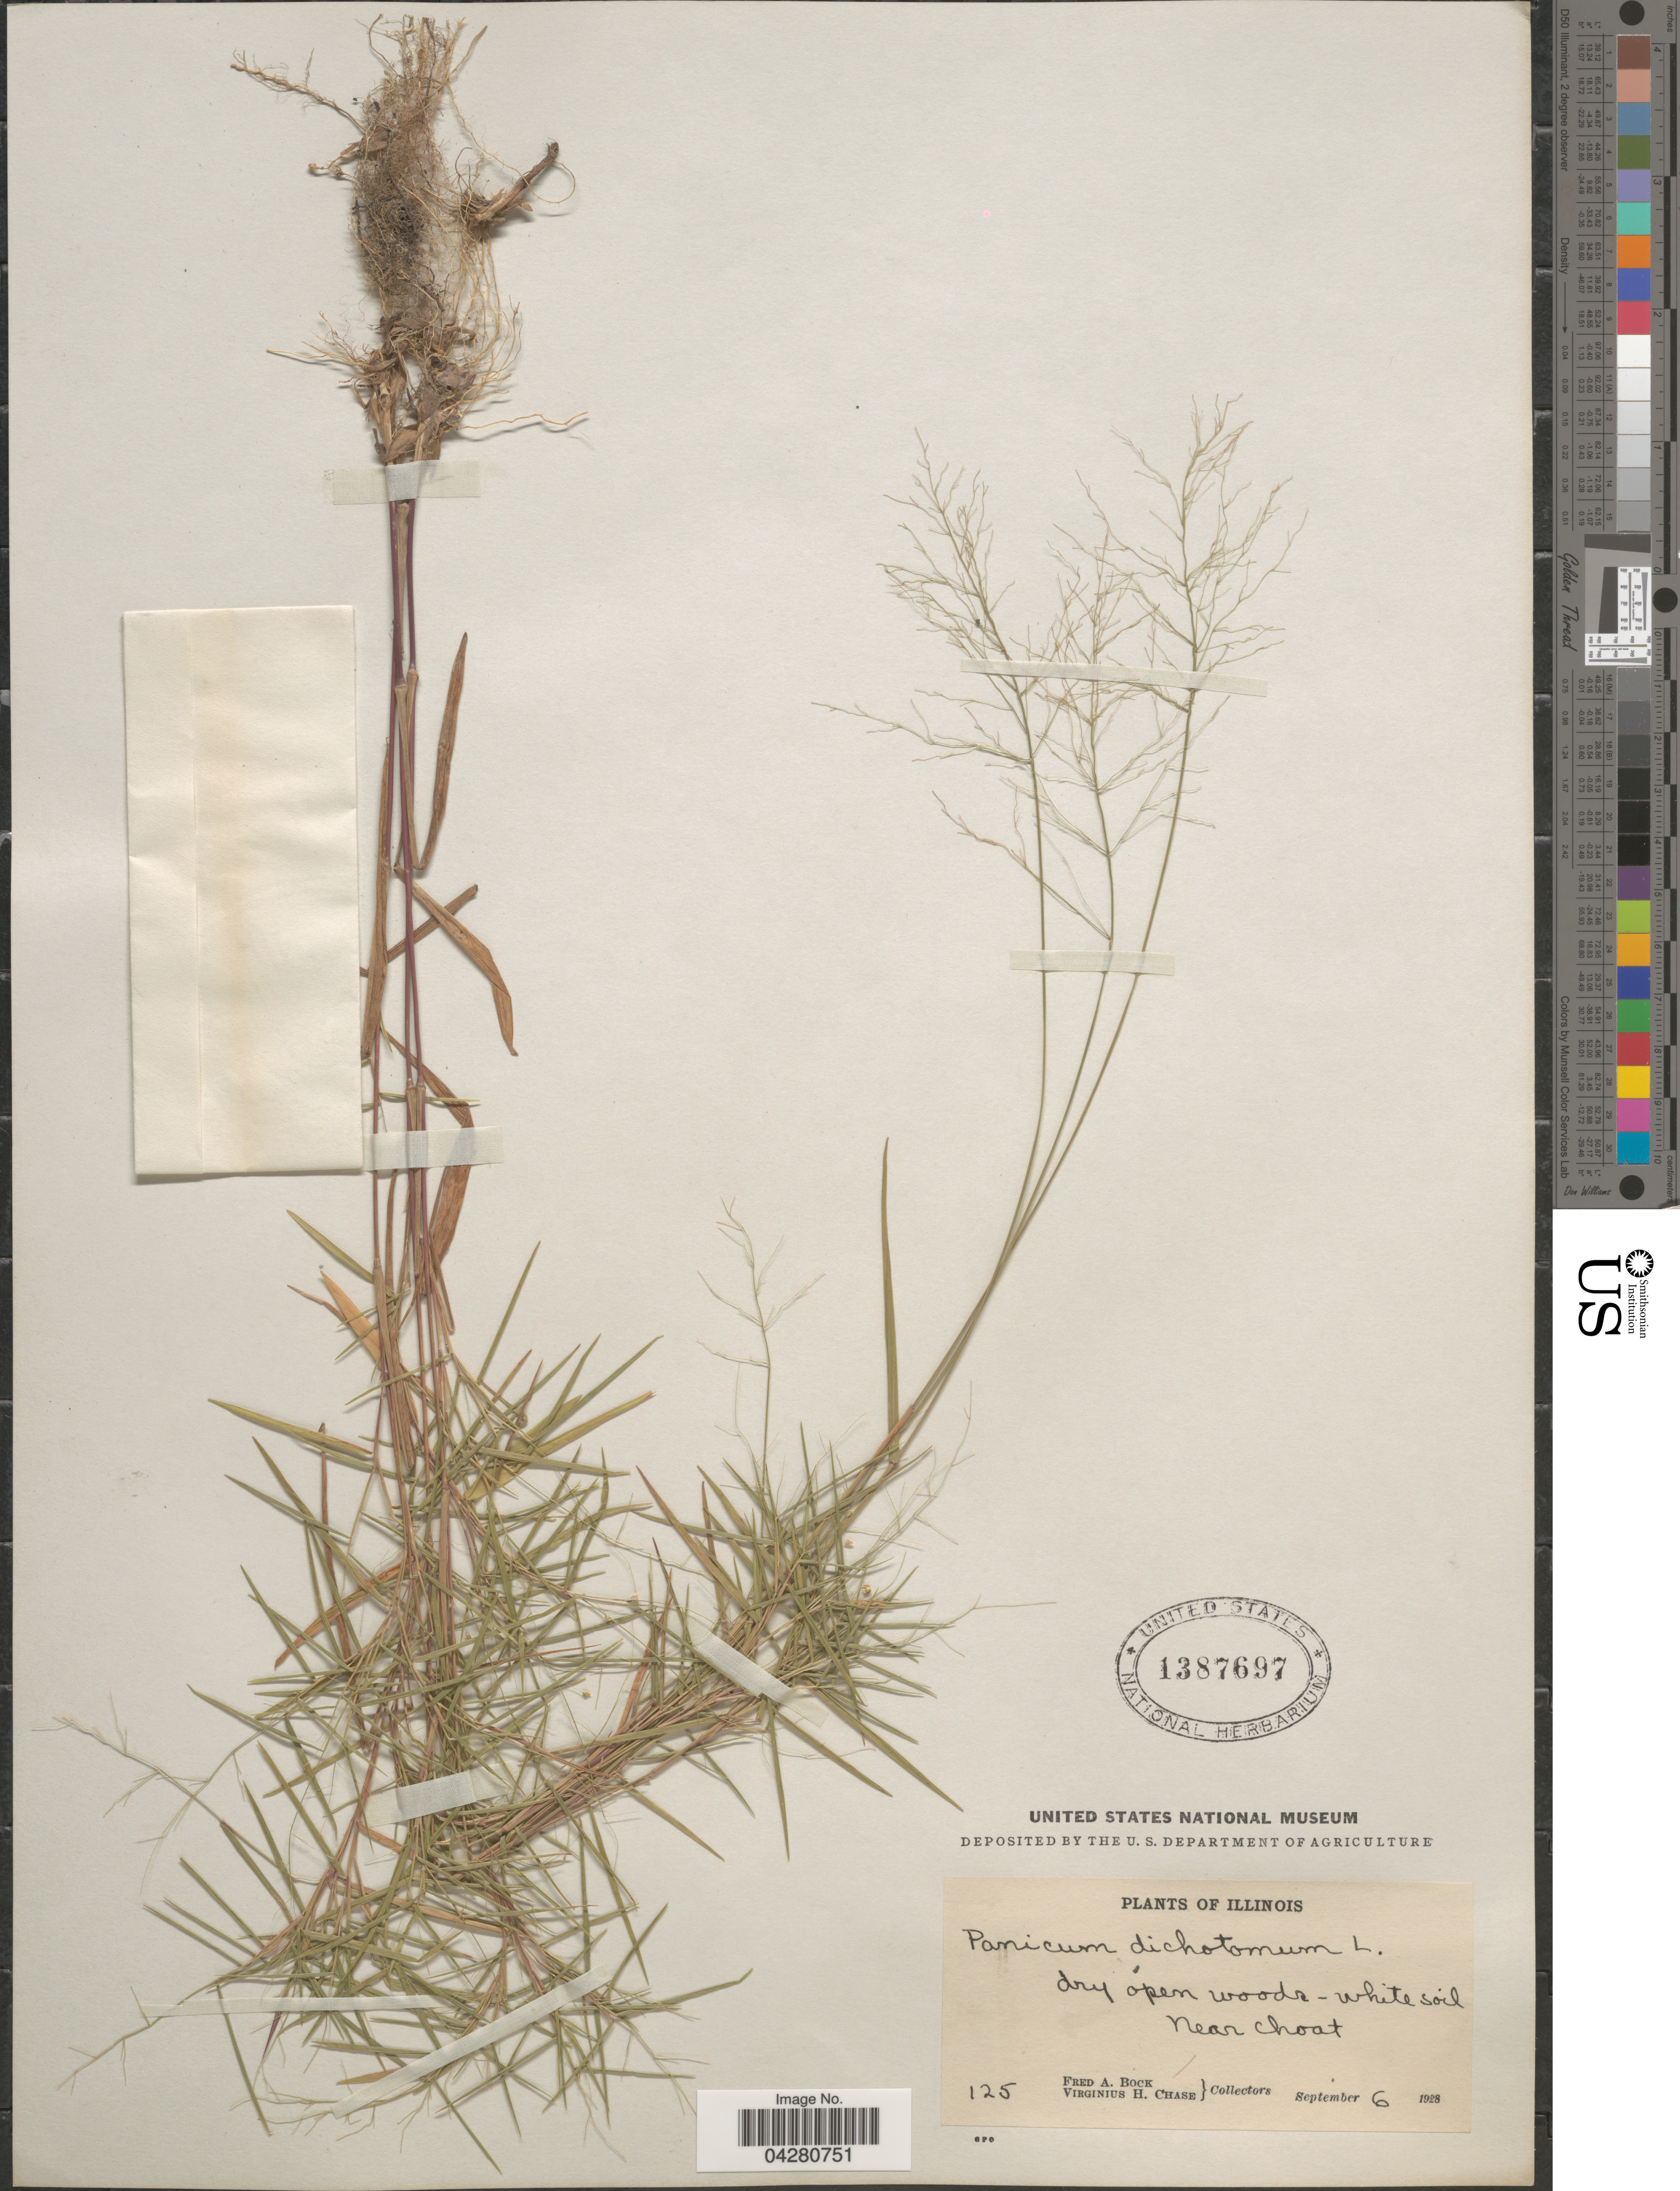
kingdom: Plantae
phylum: Tracheophyta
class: Liliopsida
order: Poales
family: Poaceae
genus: Dichanthelium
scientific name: Dichanthelium dichotomum var. dichotomum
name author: (L.) Gould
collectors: F. Bock & V. H. Chase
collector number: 125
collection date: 1928-09-06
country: United States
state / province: Illinois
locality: Near Choat.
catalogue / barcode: US 1387697